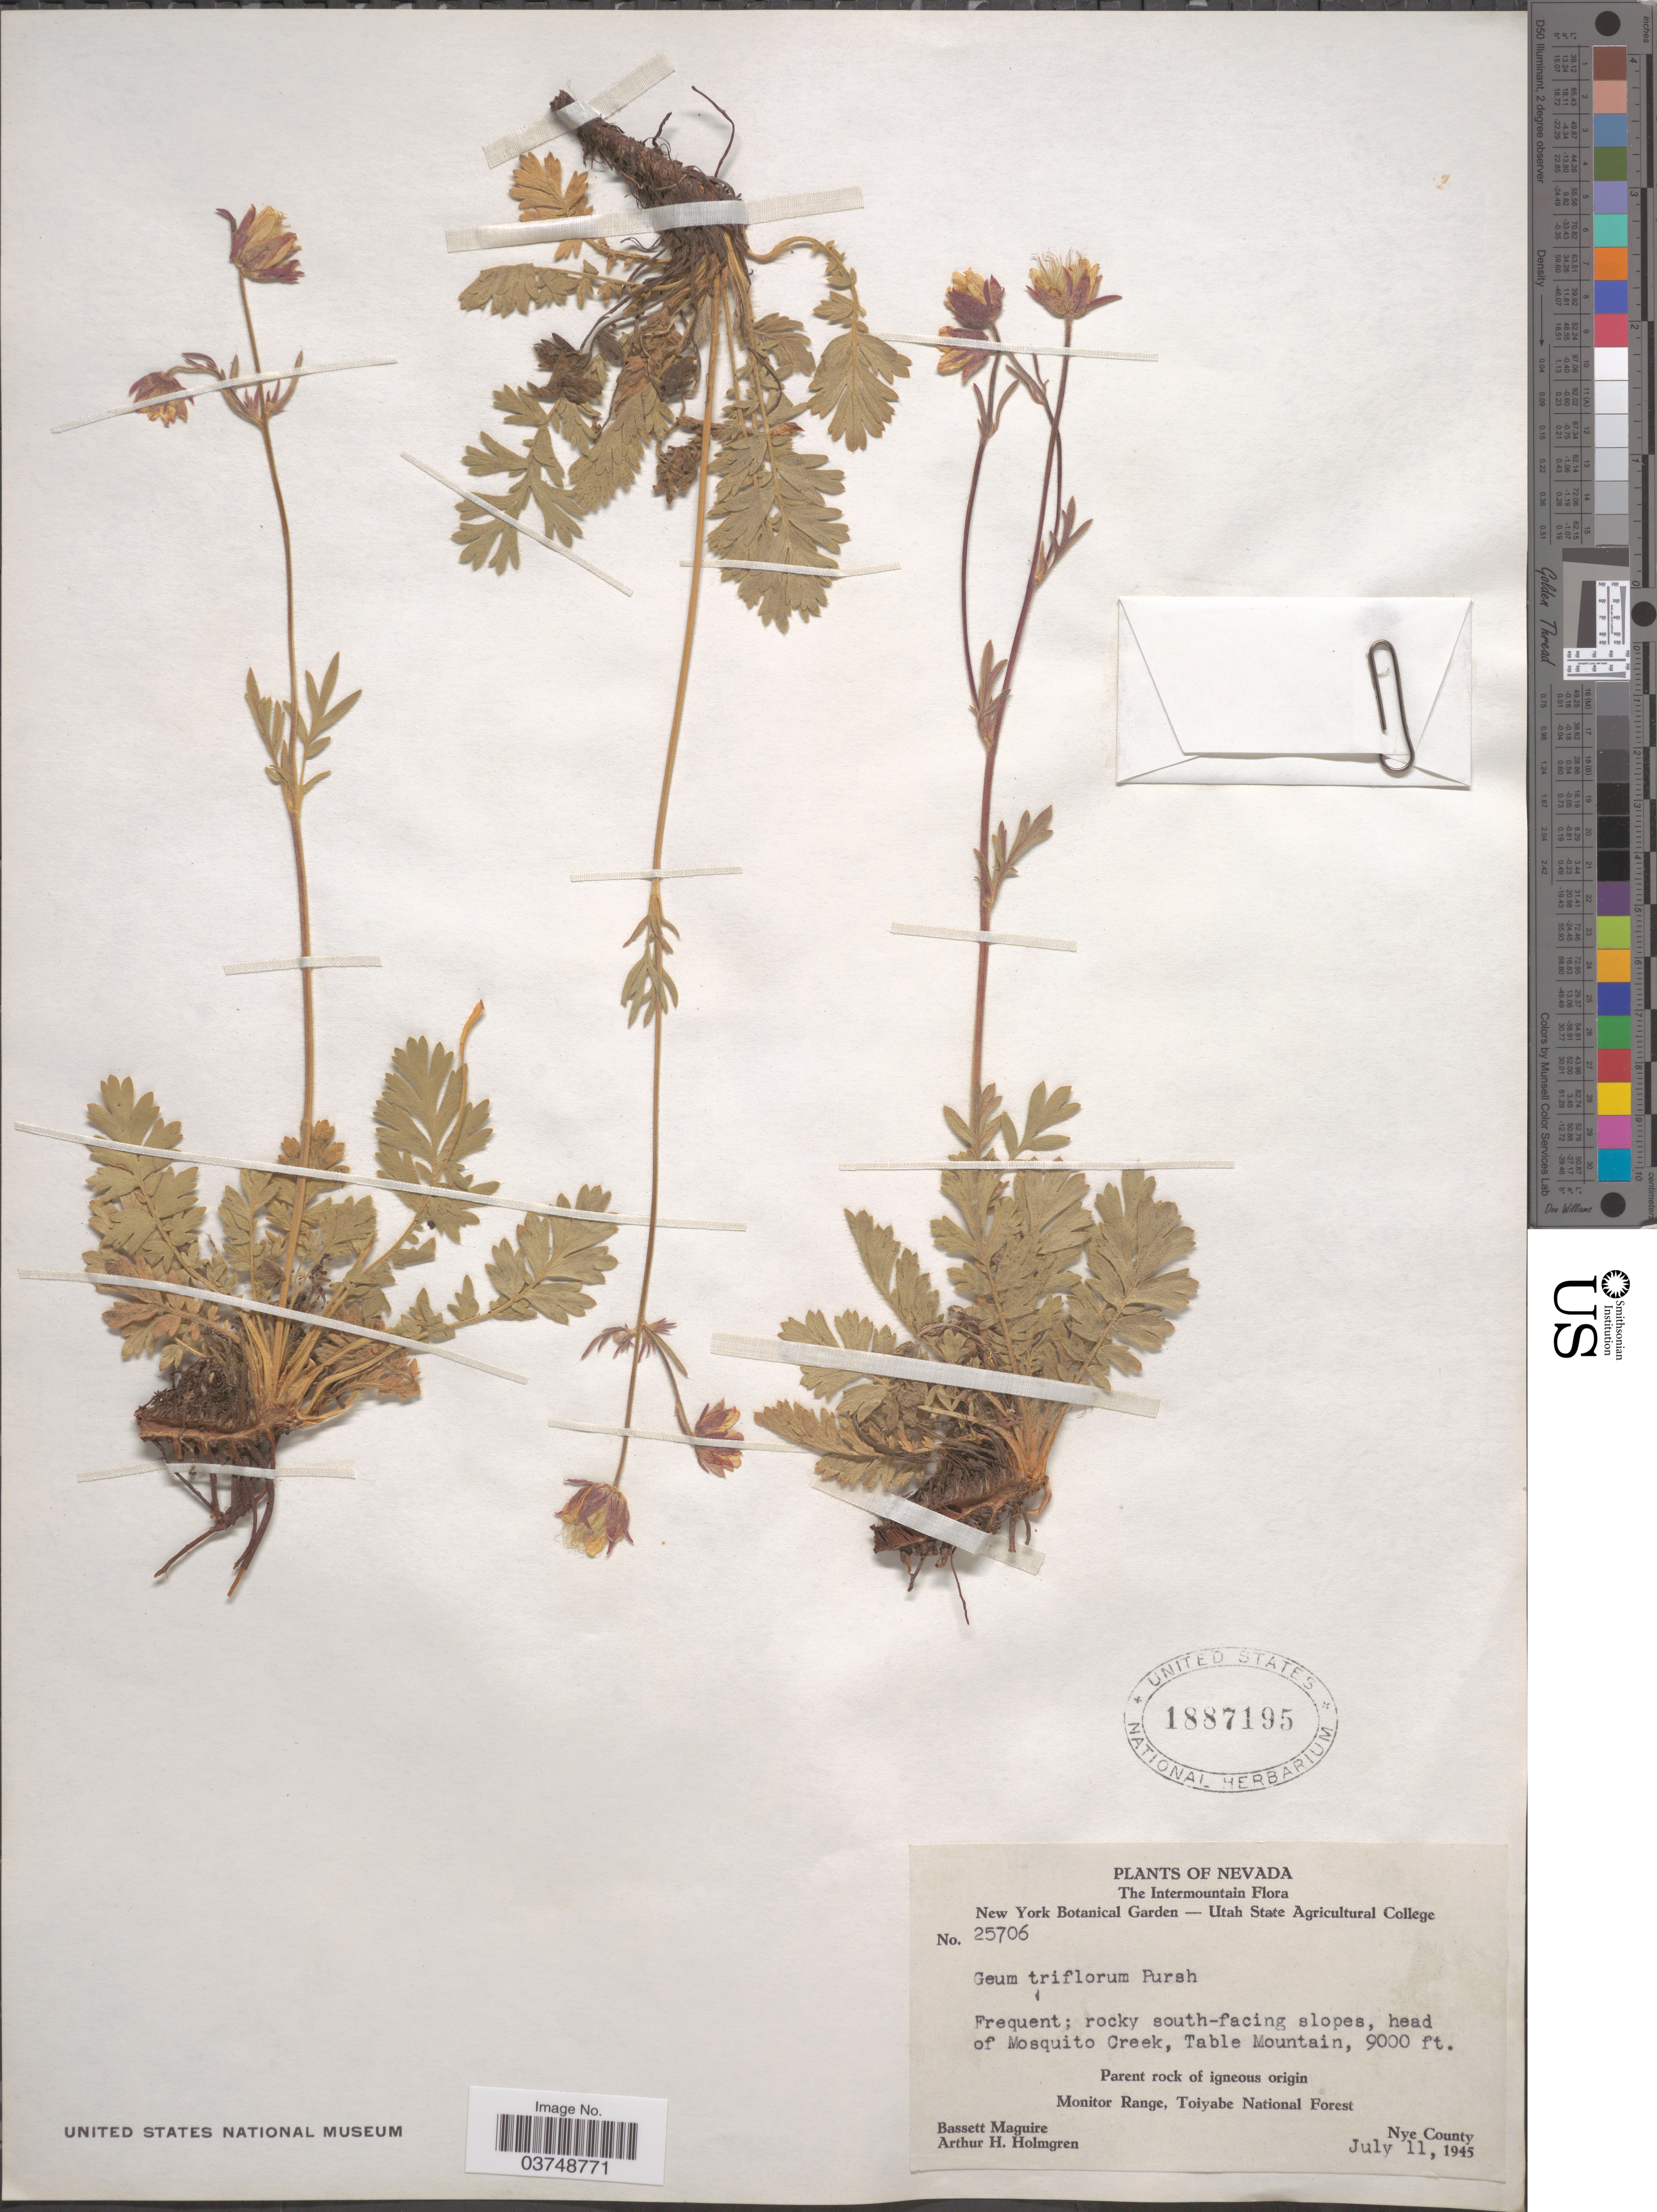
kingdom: Plantae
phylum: Tracheophyta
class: Magnoliopsida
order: Rosales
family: Rosaceae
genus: Geum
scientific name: Geum triflorum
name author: Pursh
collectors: B. Maguire & A. H. Holmgren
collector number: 25706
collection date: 1945-07-11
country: United States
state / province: Nevada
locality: The Intermountain. Head of Mosquito Creek, Table Mountain. Monitor Range, Toiyabe National Forest. Nye County.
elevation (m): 2743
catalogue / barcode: US 1887195